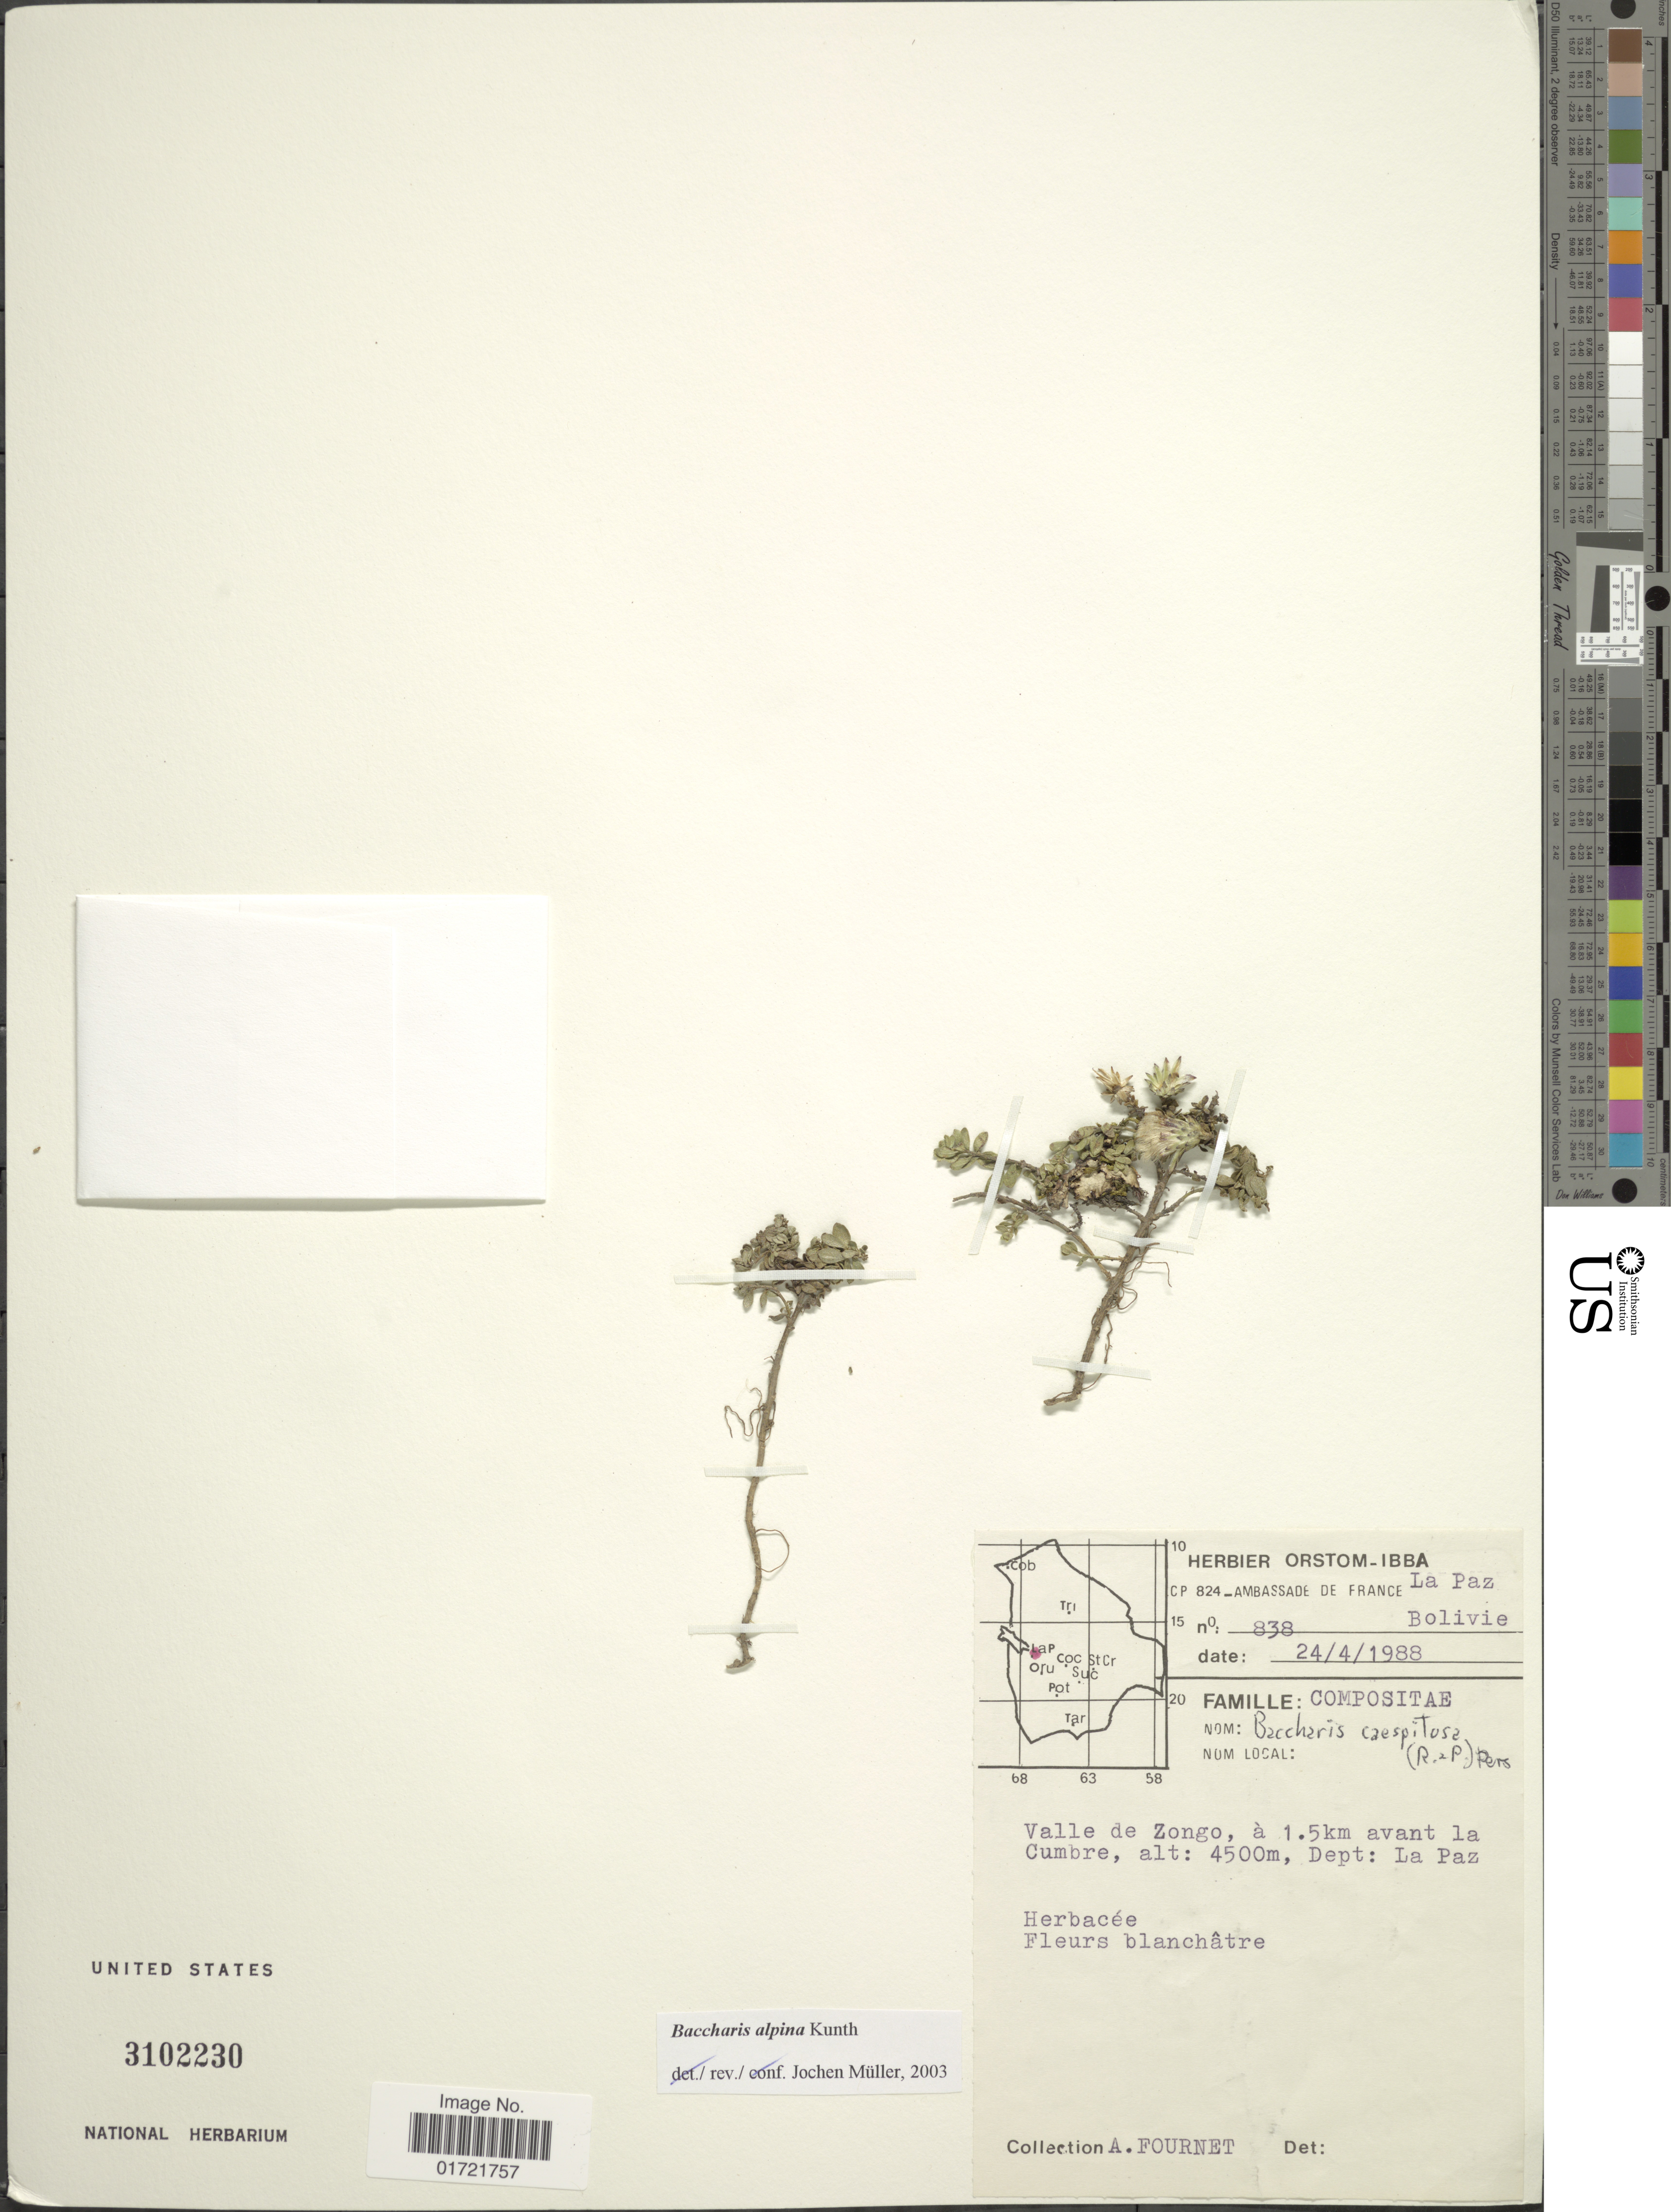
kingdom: Plantae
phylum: Tracheophyta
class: Magnoliopsida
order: Asterales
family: Asteraceae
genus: Baccharis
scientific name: Baccharis alpina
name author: Kunth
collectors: A. Fournet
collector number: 838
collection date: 1988-04-24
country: Bolivia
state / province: La Paz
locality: Valle de Zongo, 1.5 km avant la cumbre, Dept.: La Paz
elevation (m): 4500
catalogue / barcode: US 3102230